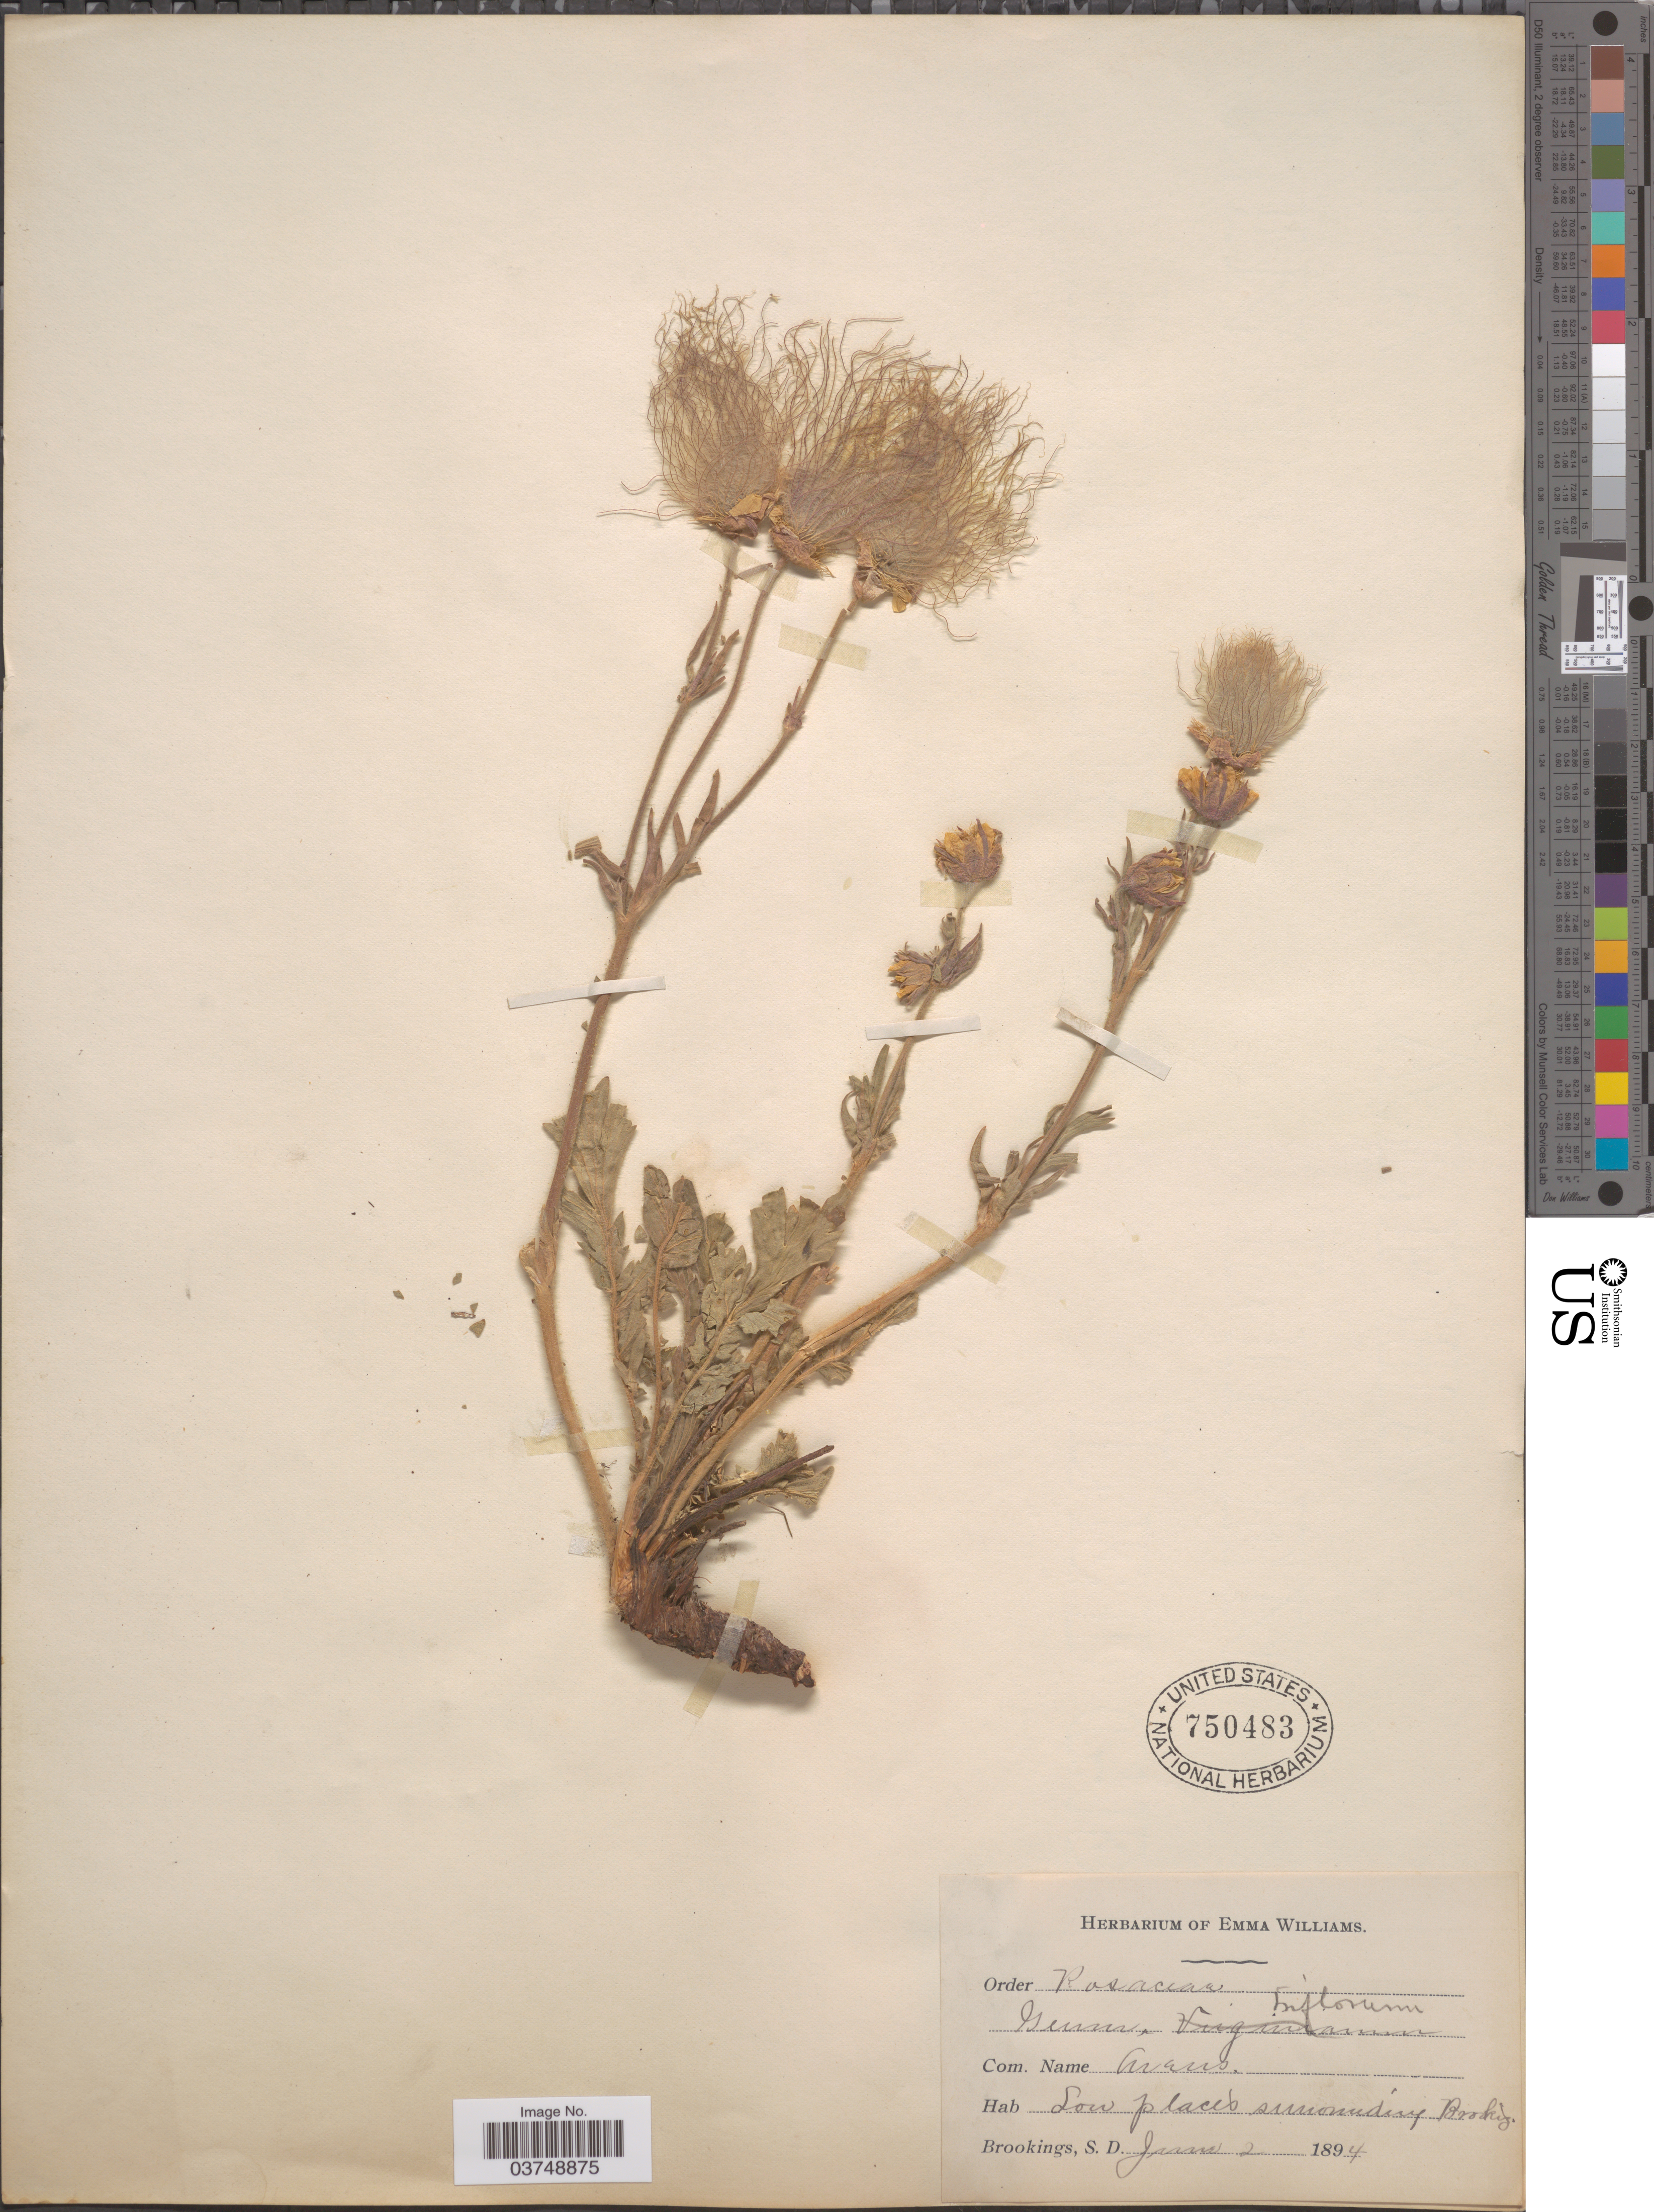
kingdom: Plantae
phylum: Tracheophyta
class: Magnoliopsida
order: Rosales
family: Rosaceae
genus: Geum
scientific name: Geum triflorum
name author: Pursh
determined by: Strong, Mark T., (BOT), Smithsonian Institution - National Museum of Natural History (UNITED STATES)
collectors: Ex herb. of Emma Williams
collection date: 1894-06-02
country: United States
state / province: South Dakota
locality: Low places surrounding Brookings.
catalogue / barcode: US 750483